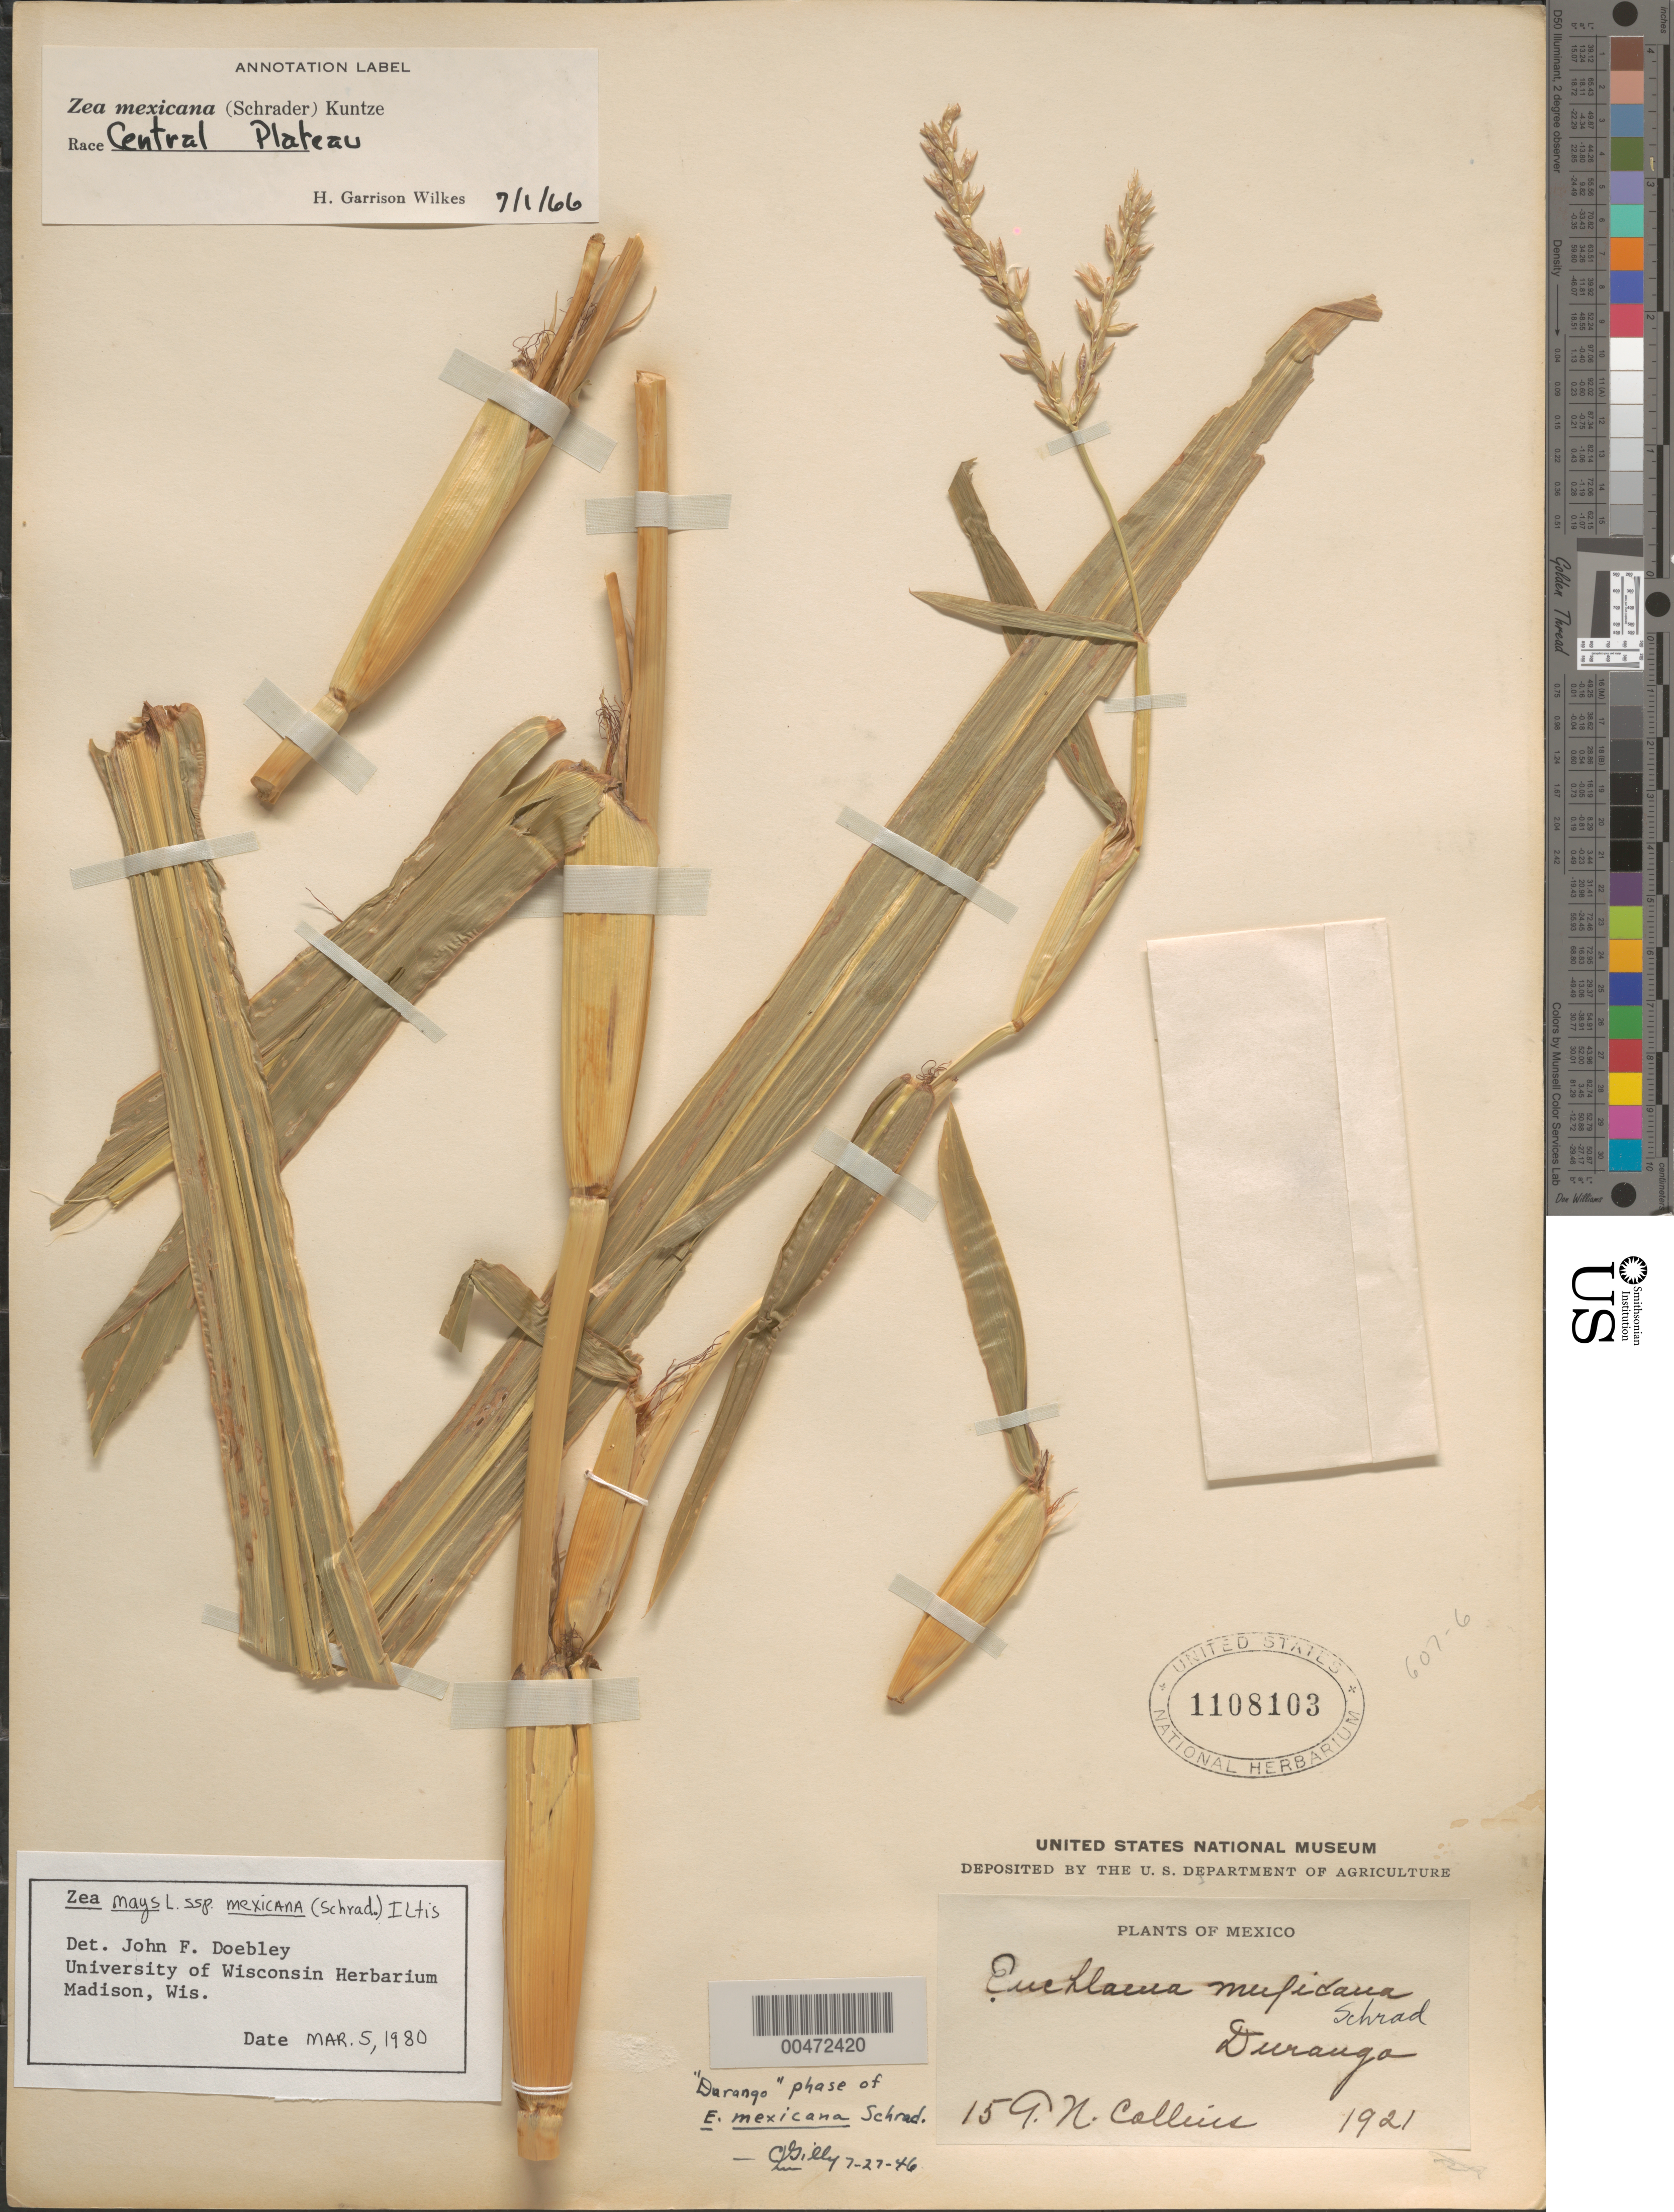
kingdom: Plantae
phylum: Tracheophyta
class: Liliopsida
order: Poales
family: Poaceae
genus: Zea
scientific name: Zea mays subsp. mexicana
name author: (Schrad.) Iltis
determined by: Doebley, John F.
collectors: G. Collins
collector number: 15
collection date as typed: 1921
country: Mexico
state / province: Durango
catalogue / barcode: US 1108103